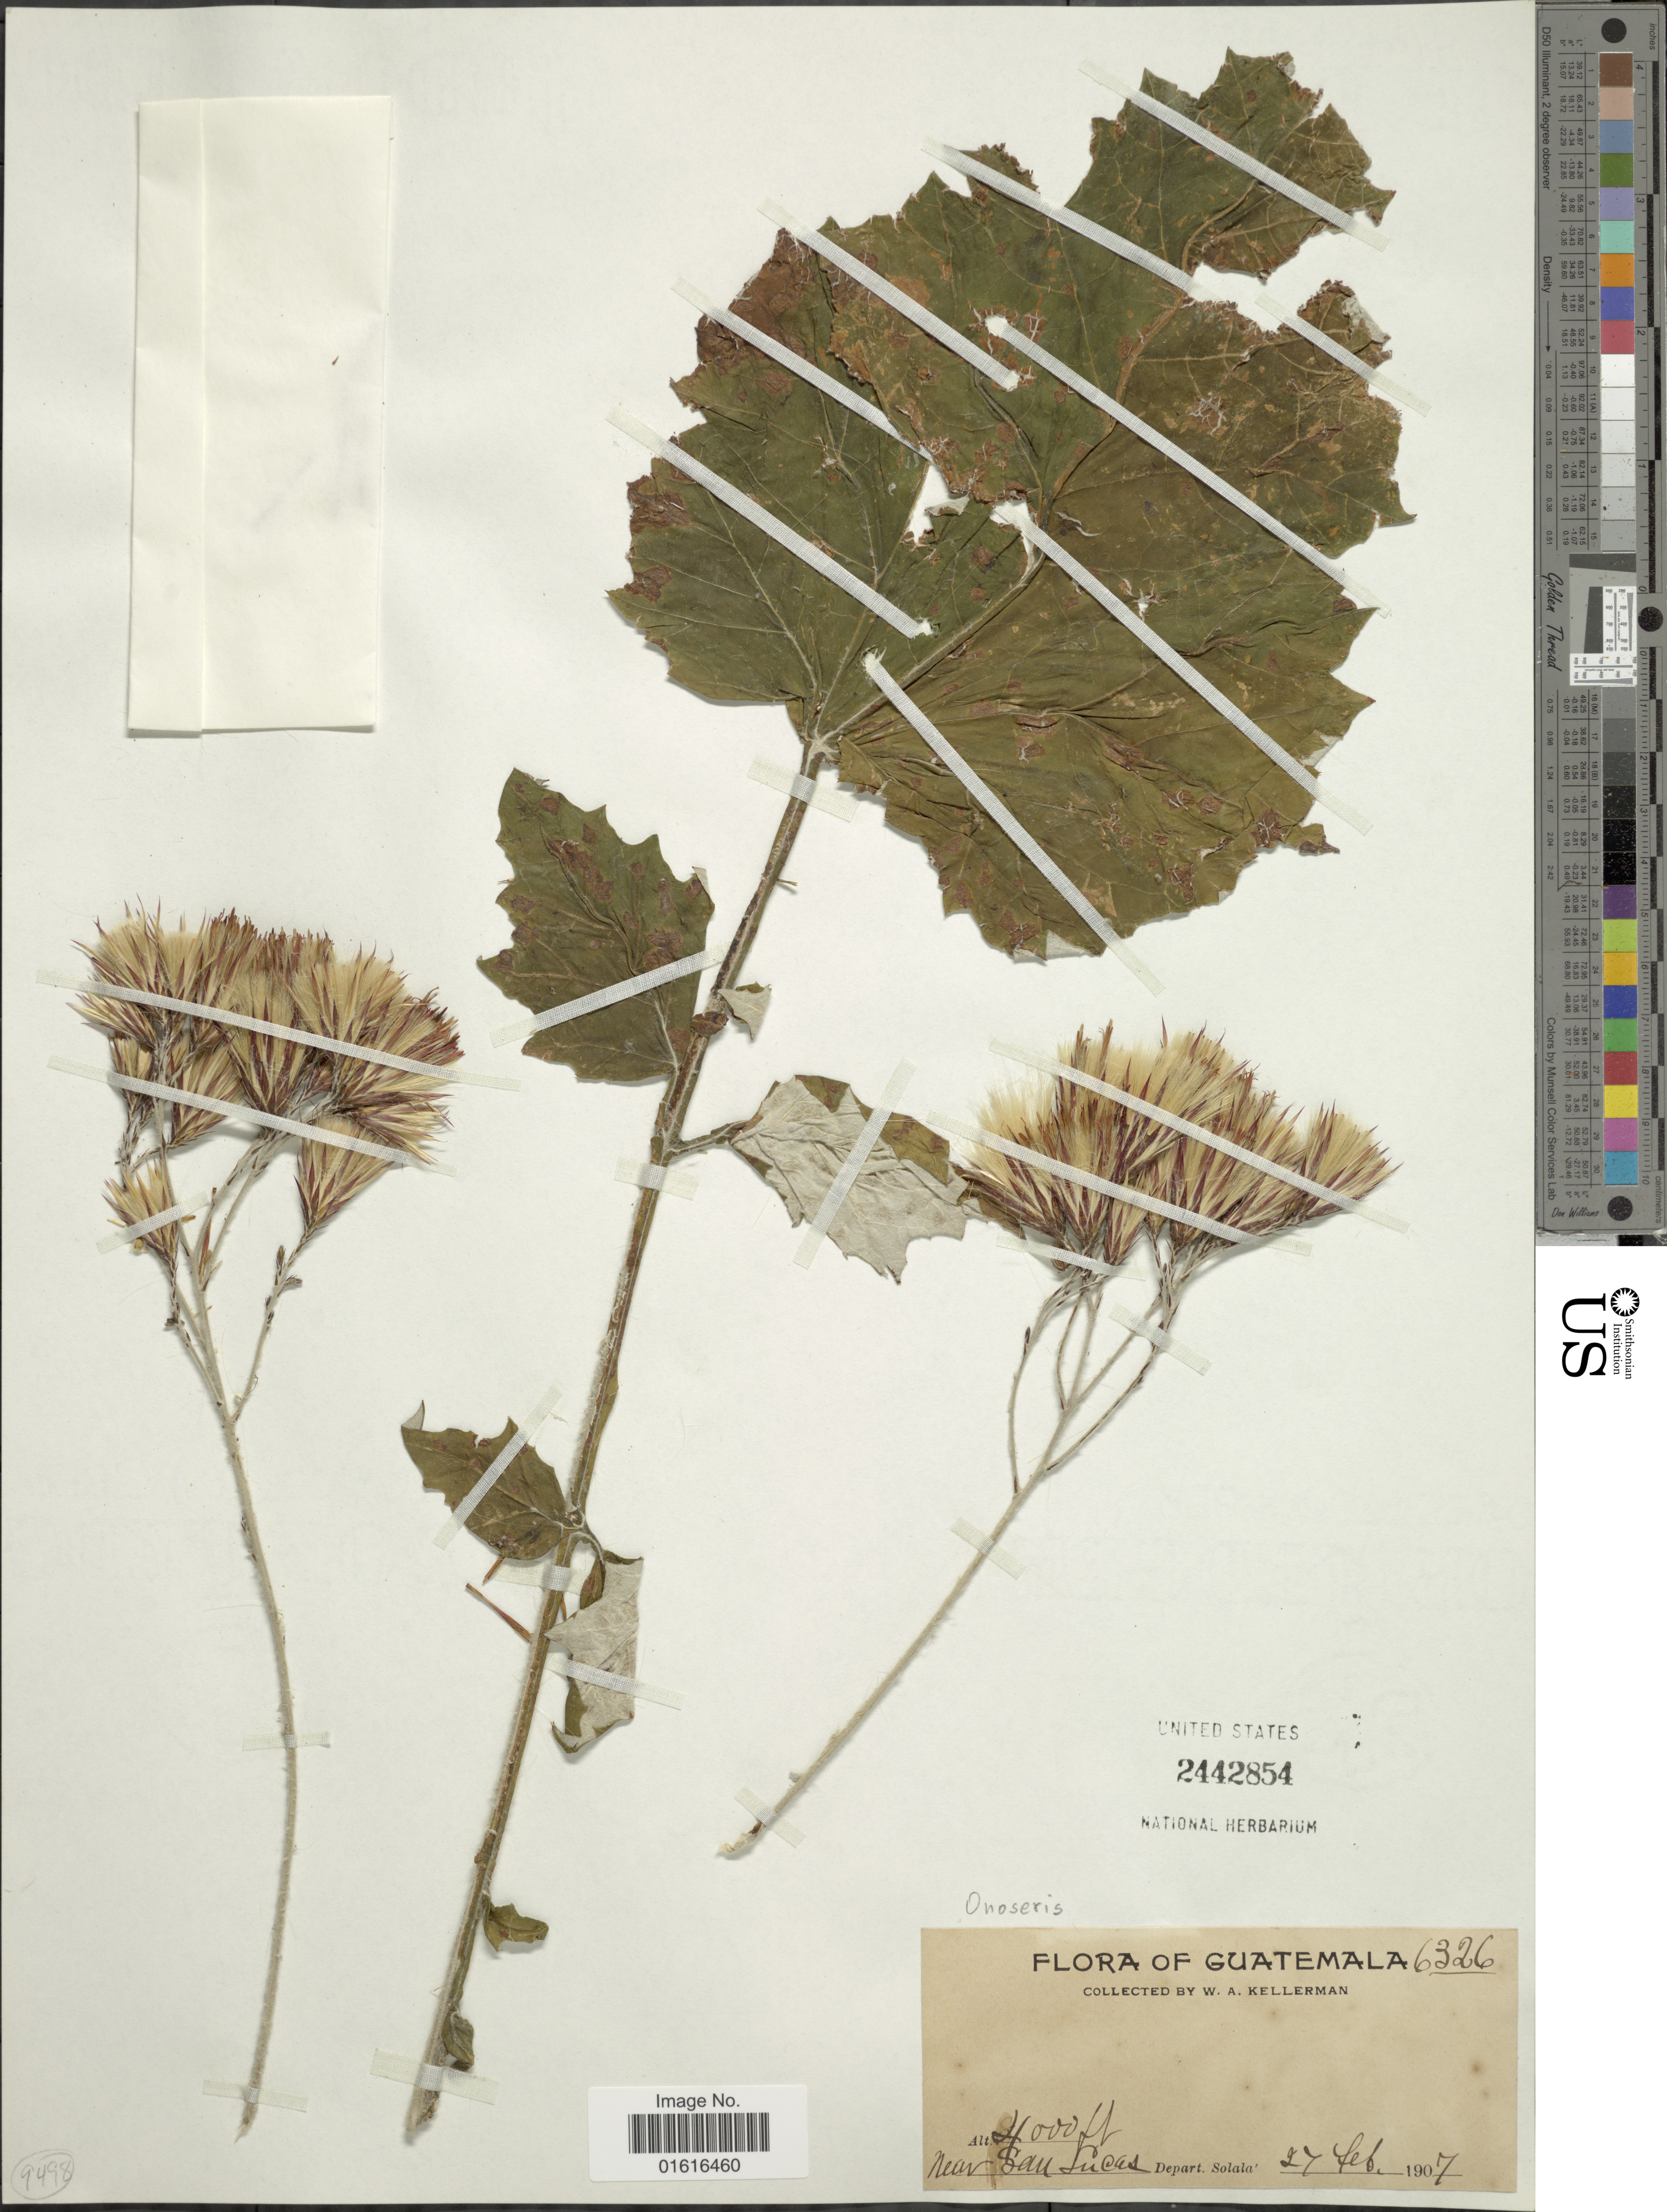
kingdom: Plantae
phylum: Tracheophyta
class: Magnoliopsida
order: Asterales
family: Asteraceae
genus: Onoseris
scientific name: Onoseris silvatica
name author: Greenm.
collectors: W. Kellerman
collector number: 6326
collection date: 1907-02-27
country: Guatemala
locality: Near San Lucas, Depart. Solala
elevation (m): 1219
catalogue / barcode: US 2442854